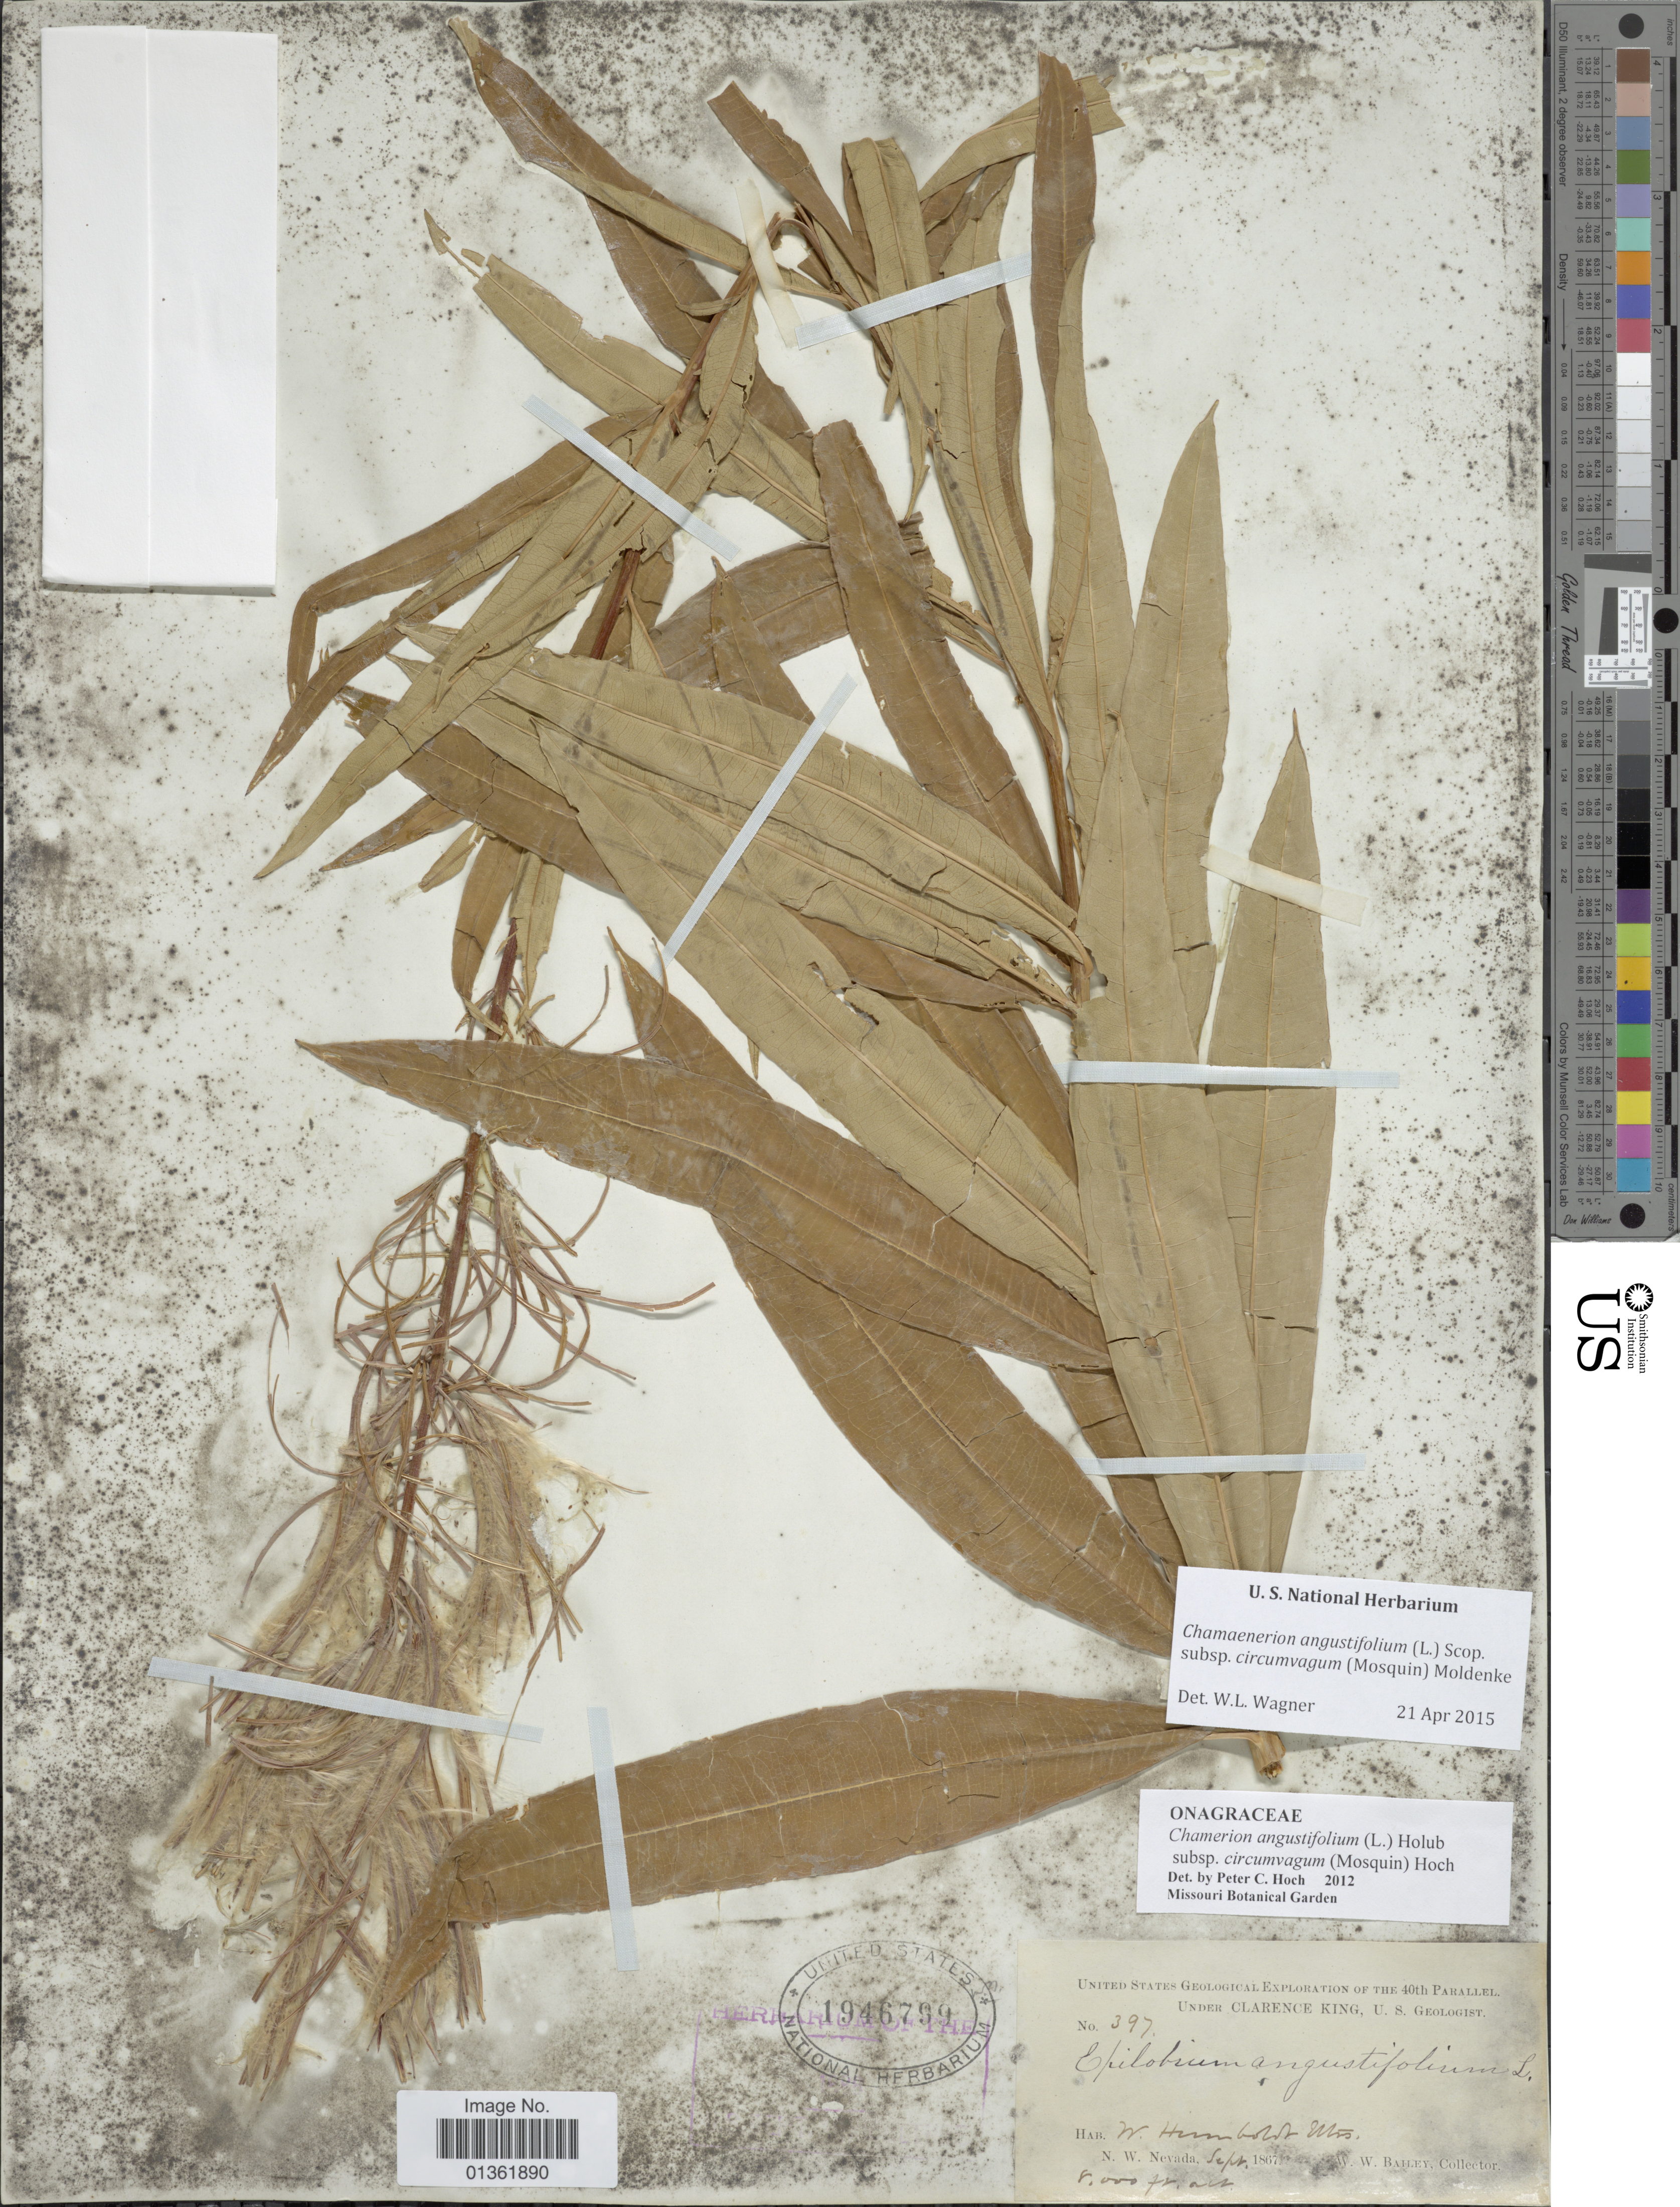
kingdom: Plantae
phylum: Tracheophyta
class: Magnoliopsida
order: Myrtales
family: Onagraceae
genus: Chamaenerion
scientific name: Chamaenerion angustifolium subsp. circumvagum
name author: (Mosquin) Moldenke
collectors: W. W. Bailey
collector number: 397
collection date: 1867-09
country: United States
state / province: Nevada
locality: W. Humboldst Mts. N.W. Nevada.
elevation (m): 2438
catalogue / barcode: US 1946799